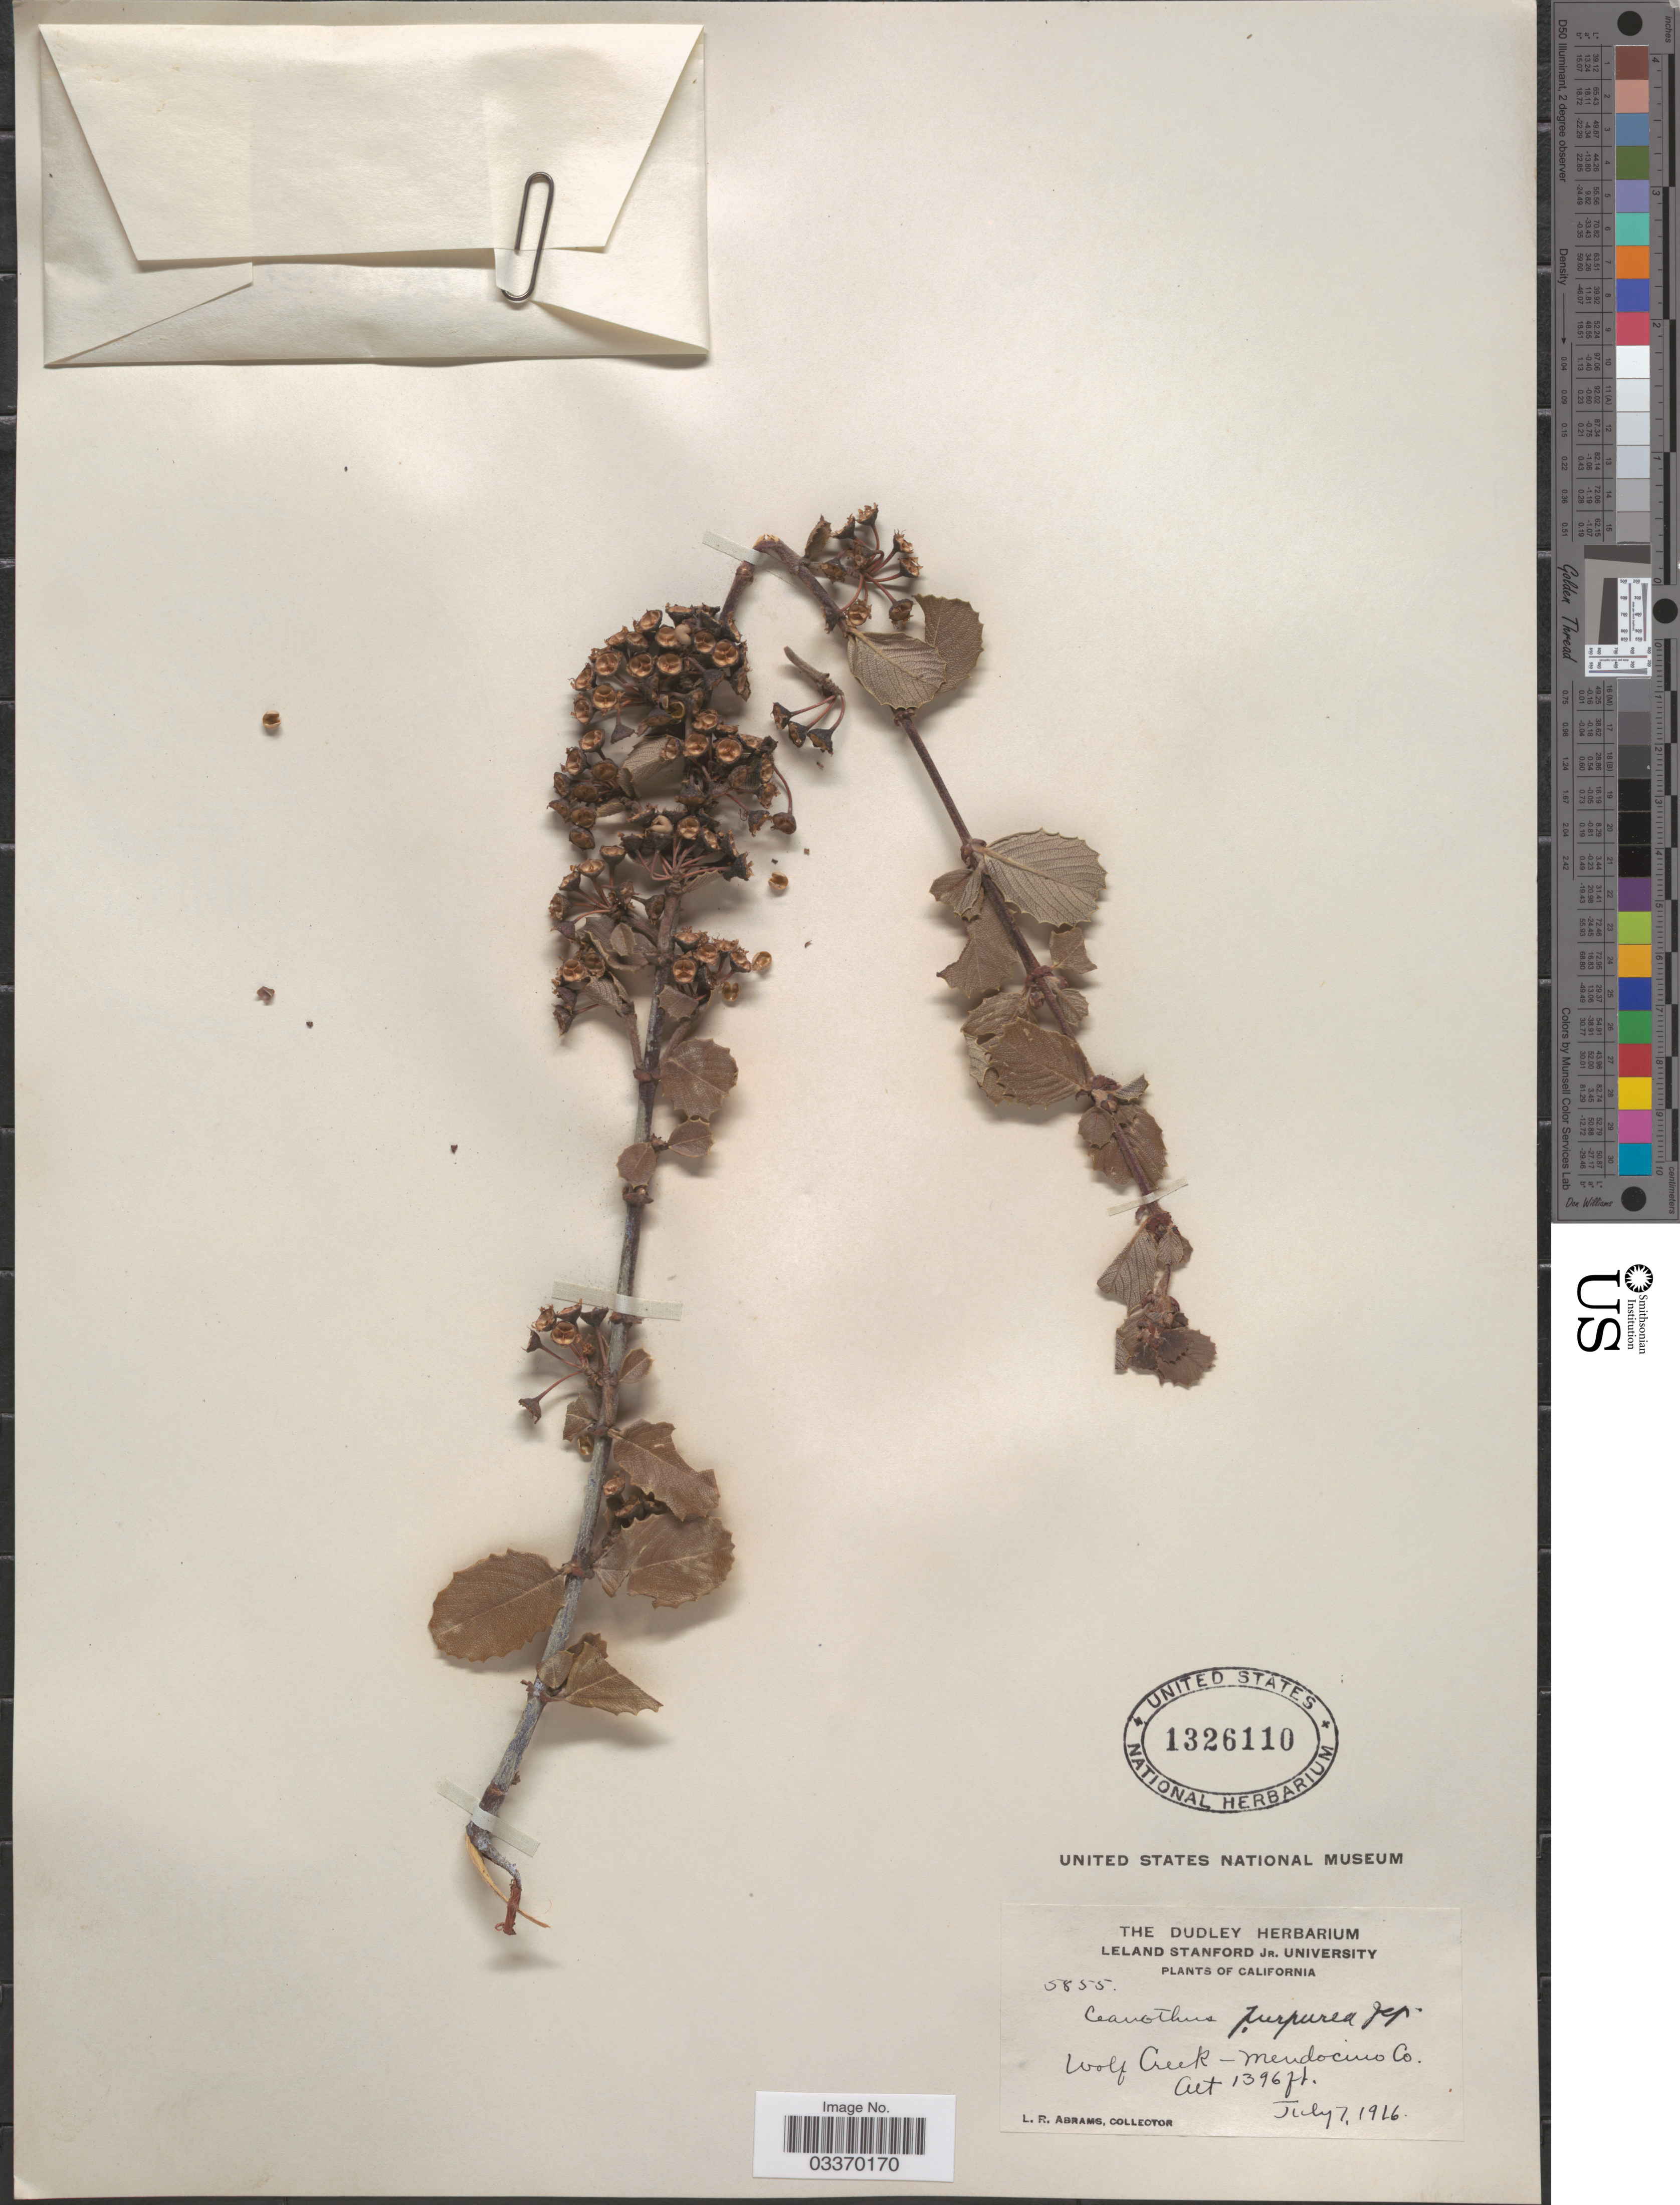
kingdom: Plantae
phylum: Tracheophyta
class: Magnoliopsida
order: Rosales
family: Rhamnaceae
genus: Ceanothus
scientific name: Ceanothus purpureus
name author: Jeps.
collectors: L. Abrams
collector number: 5855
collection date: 1916-07-07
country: United States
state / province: California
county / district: Mendocino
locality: Wolf Creek - Mendocino Co.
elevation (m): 426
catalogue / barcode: US 1326110